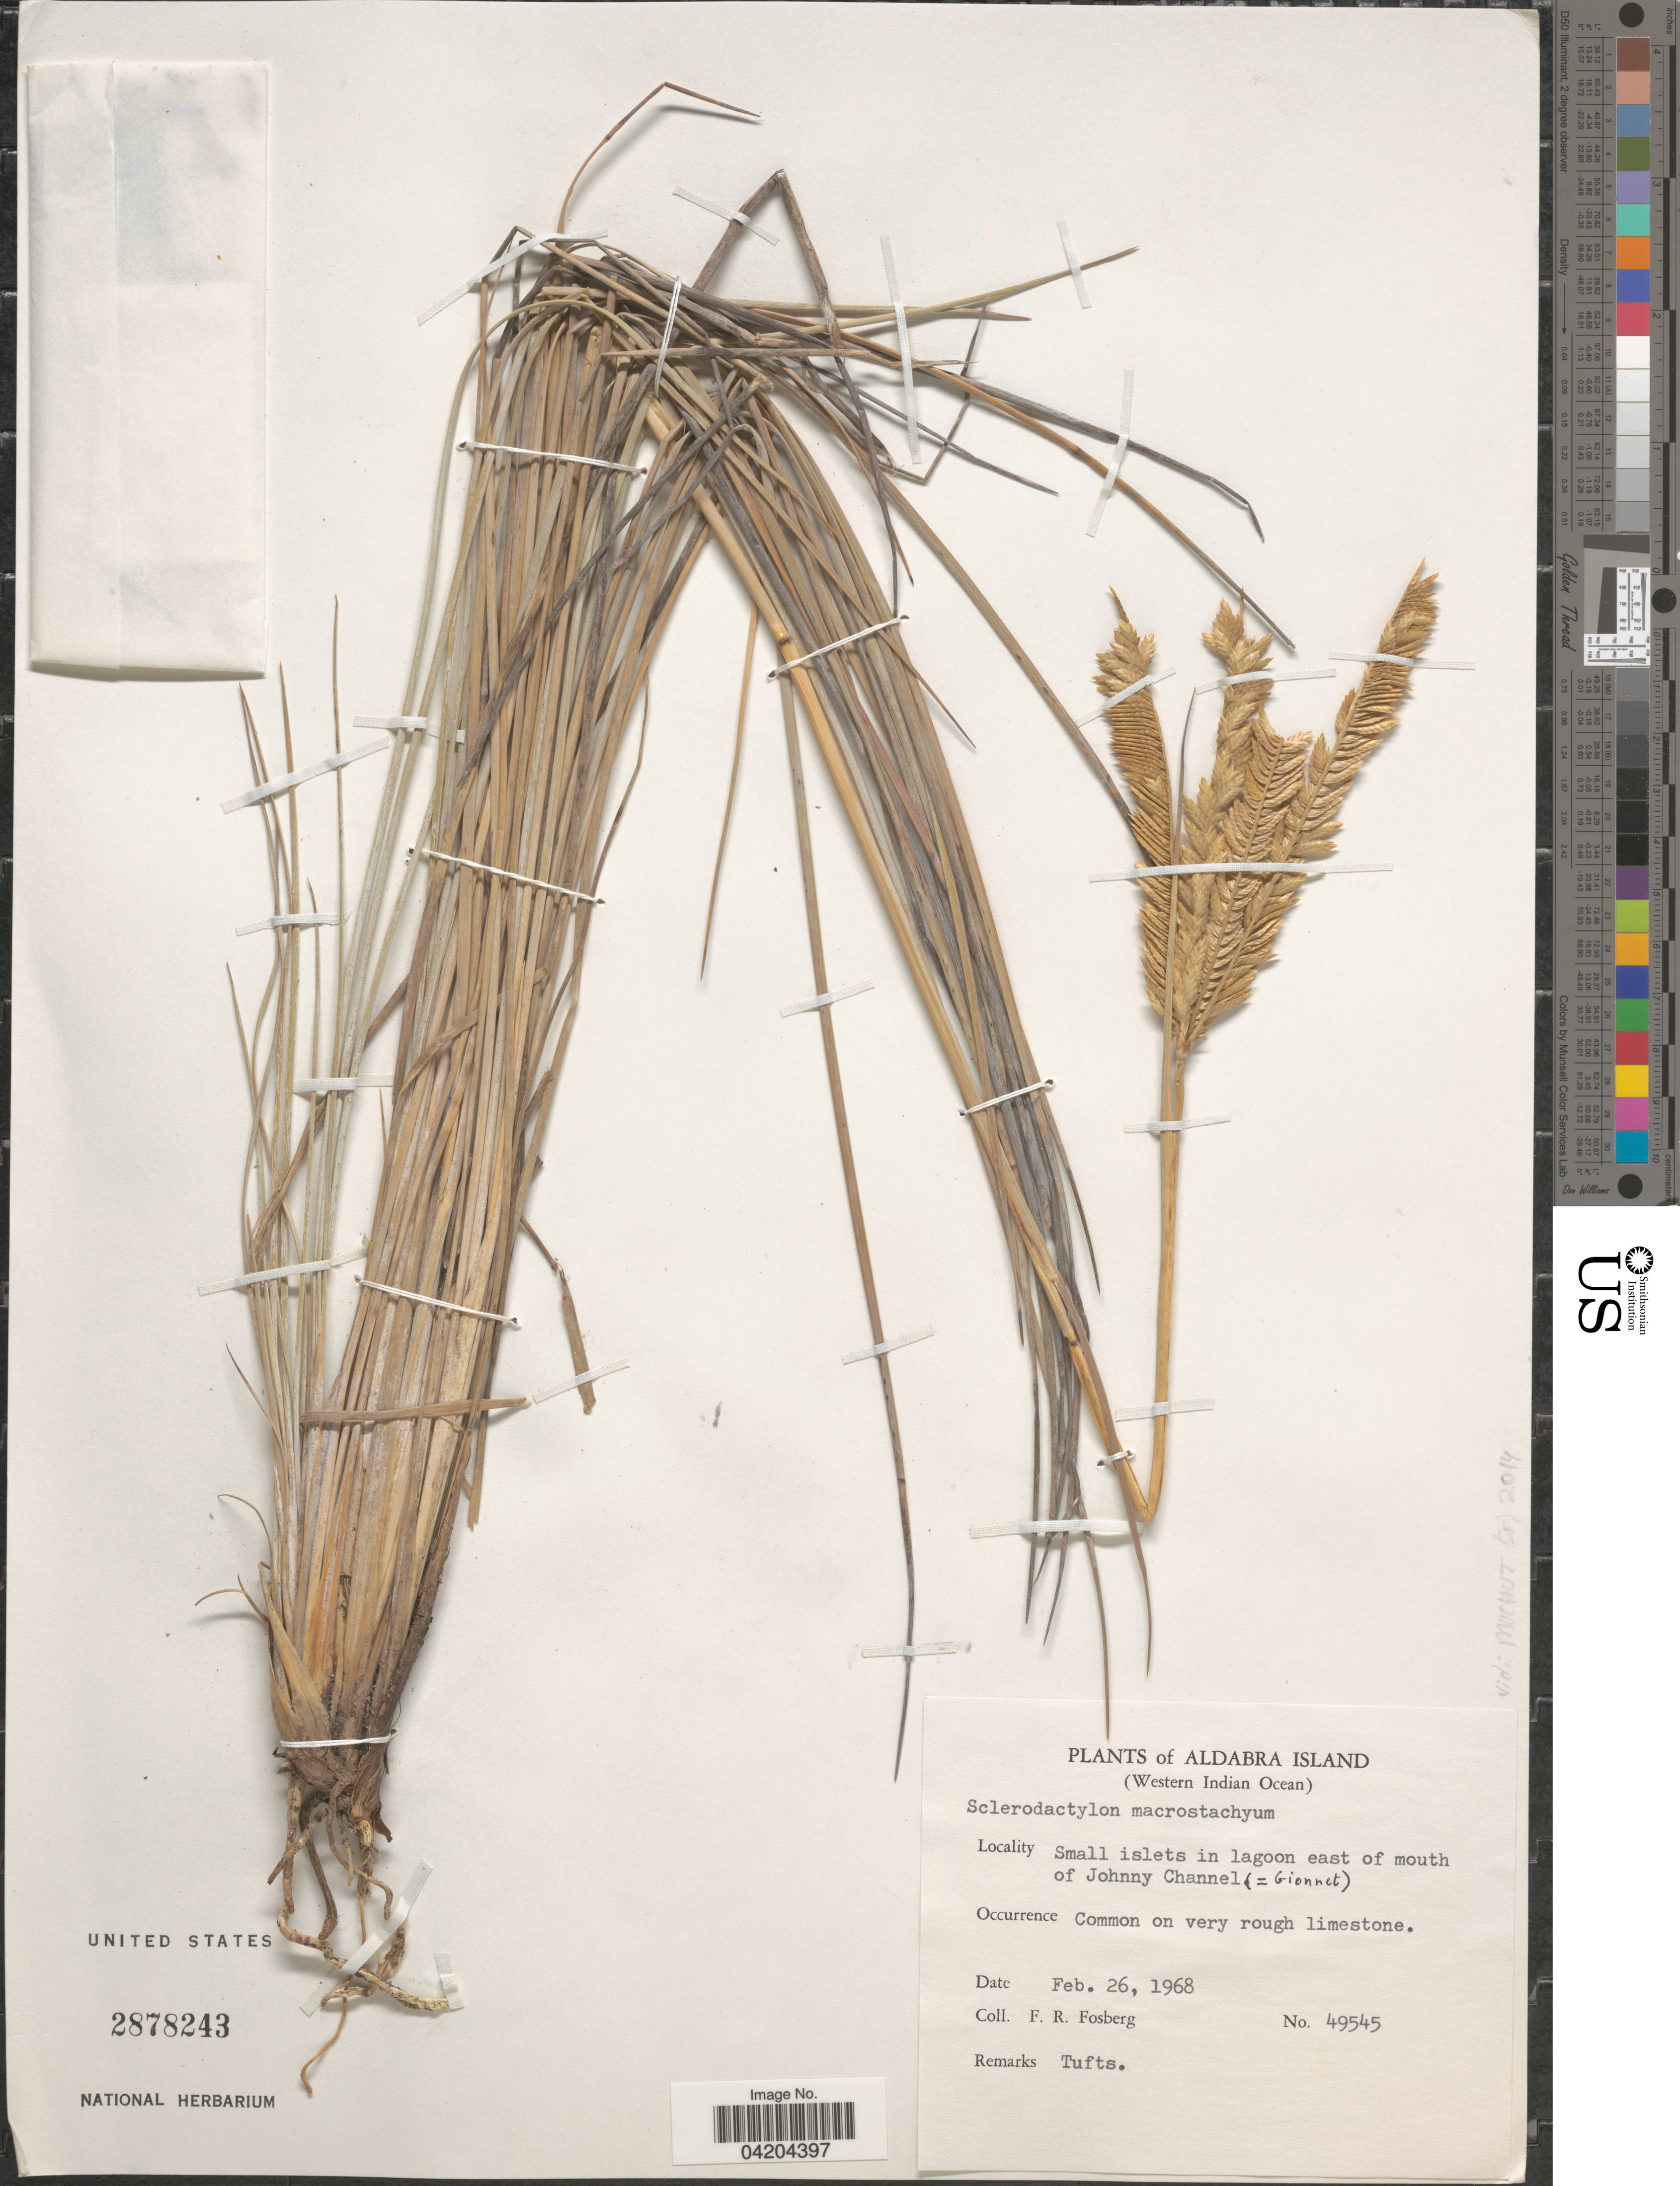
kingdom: Plantae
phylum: Tracheophyta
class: Liliopsida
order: Poales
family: Poaceae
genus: Sclerodactylon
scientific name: Sclerodactylon macrostachyum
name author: (Benth.) A. Camus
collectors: F. R. Fosberg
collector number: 49545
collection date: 1968-02-26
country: Seychelles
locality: Aldabra Island. (Western Indian Ocean). Small islets in lagoon east of mouth of Johnny Channel (=Gionnet).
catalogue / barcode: US 2878243